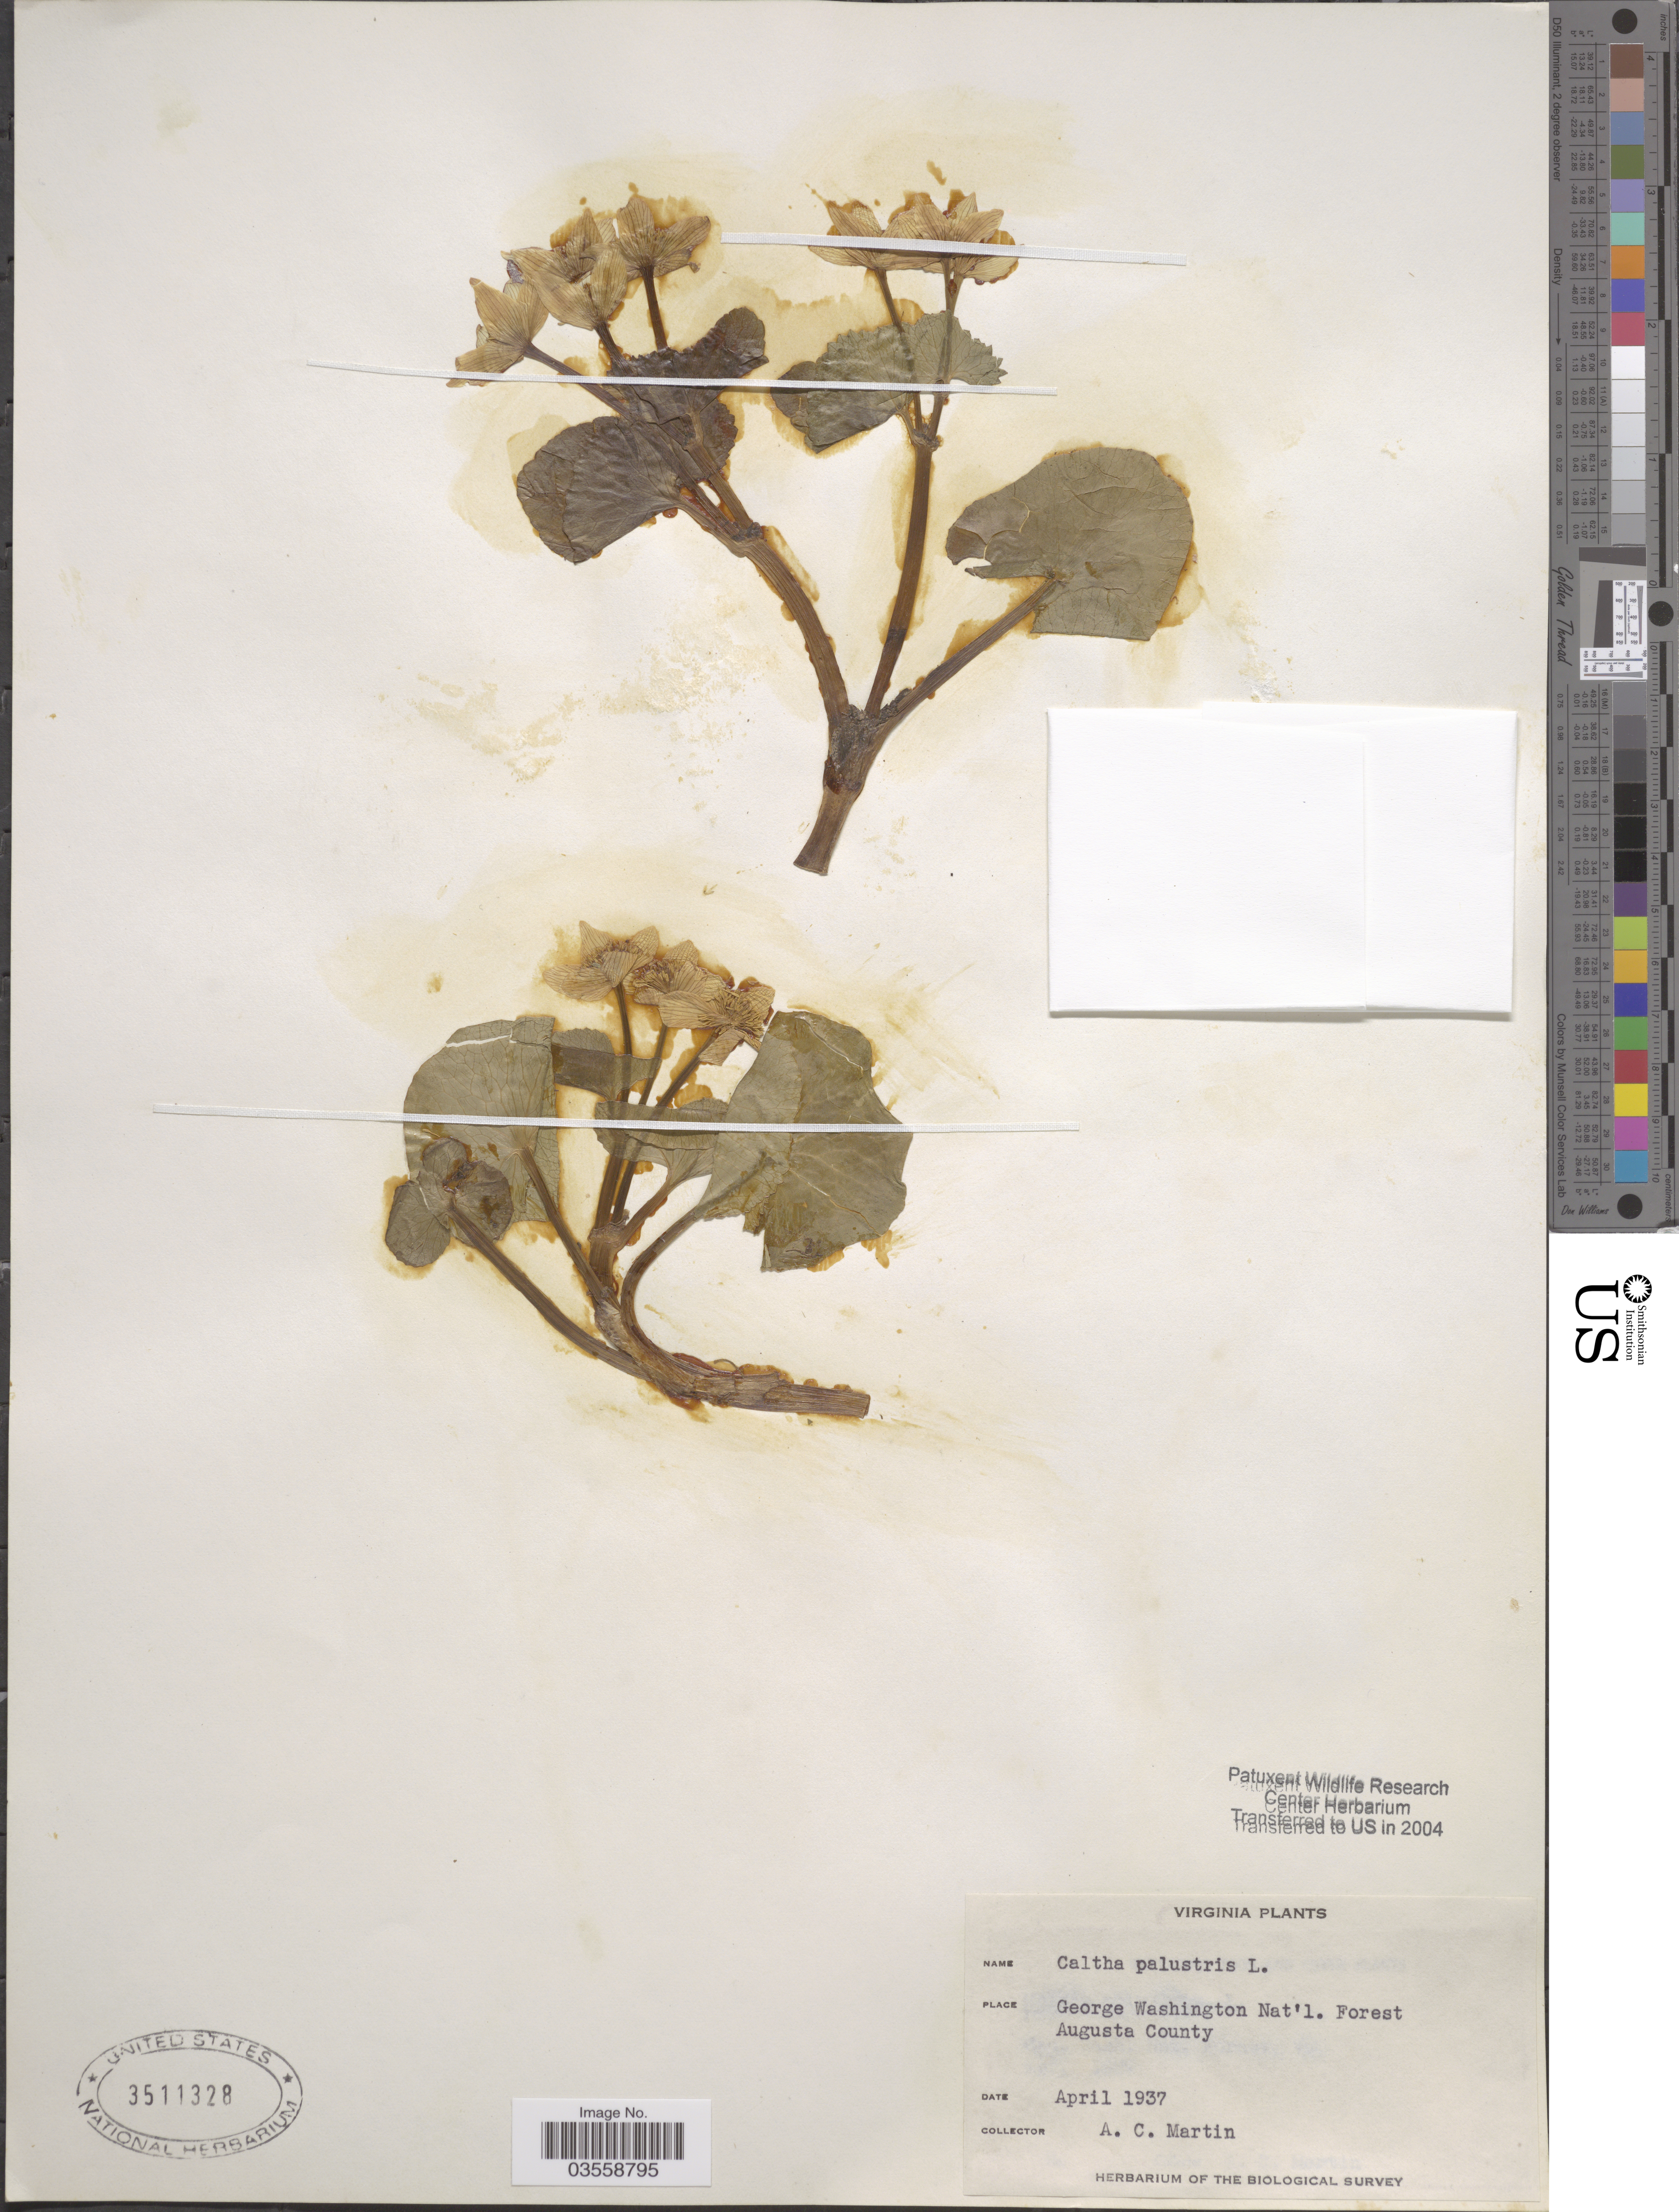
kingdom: Plantae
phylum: Tracheophyta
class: Magnoliopsida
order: Ranunculales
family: Ranunculaceae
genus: Caltha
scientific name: Caltha palustris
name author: L.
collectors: A. C. Martin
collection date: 1937-04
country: United States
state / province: Virginia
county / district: Augusta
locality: George Washington Nat'l. Forest Augusta County.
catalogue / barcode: US 3511328